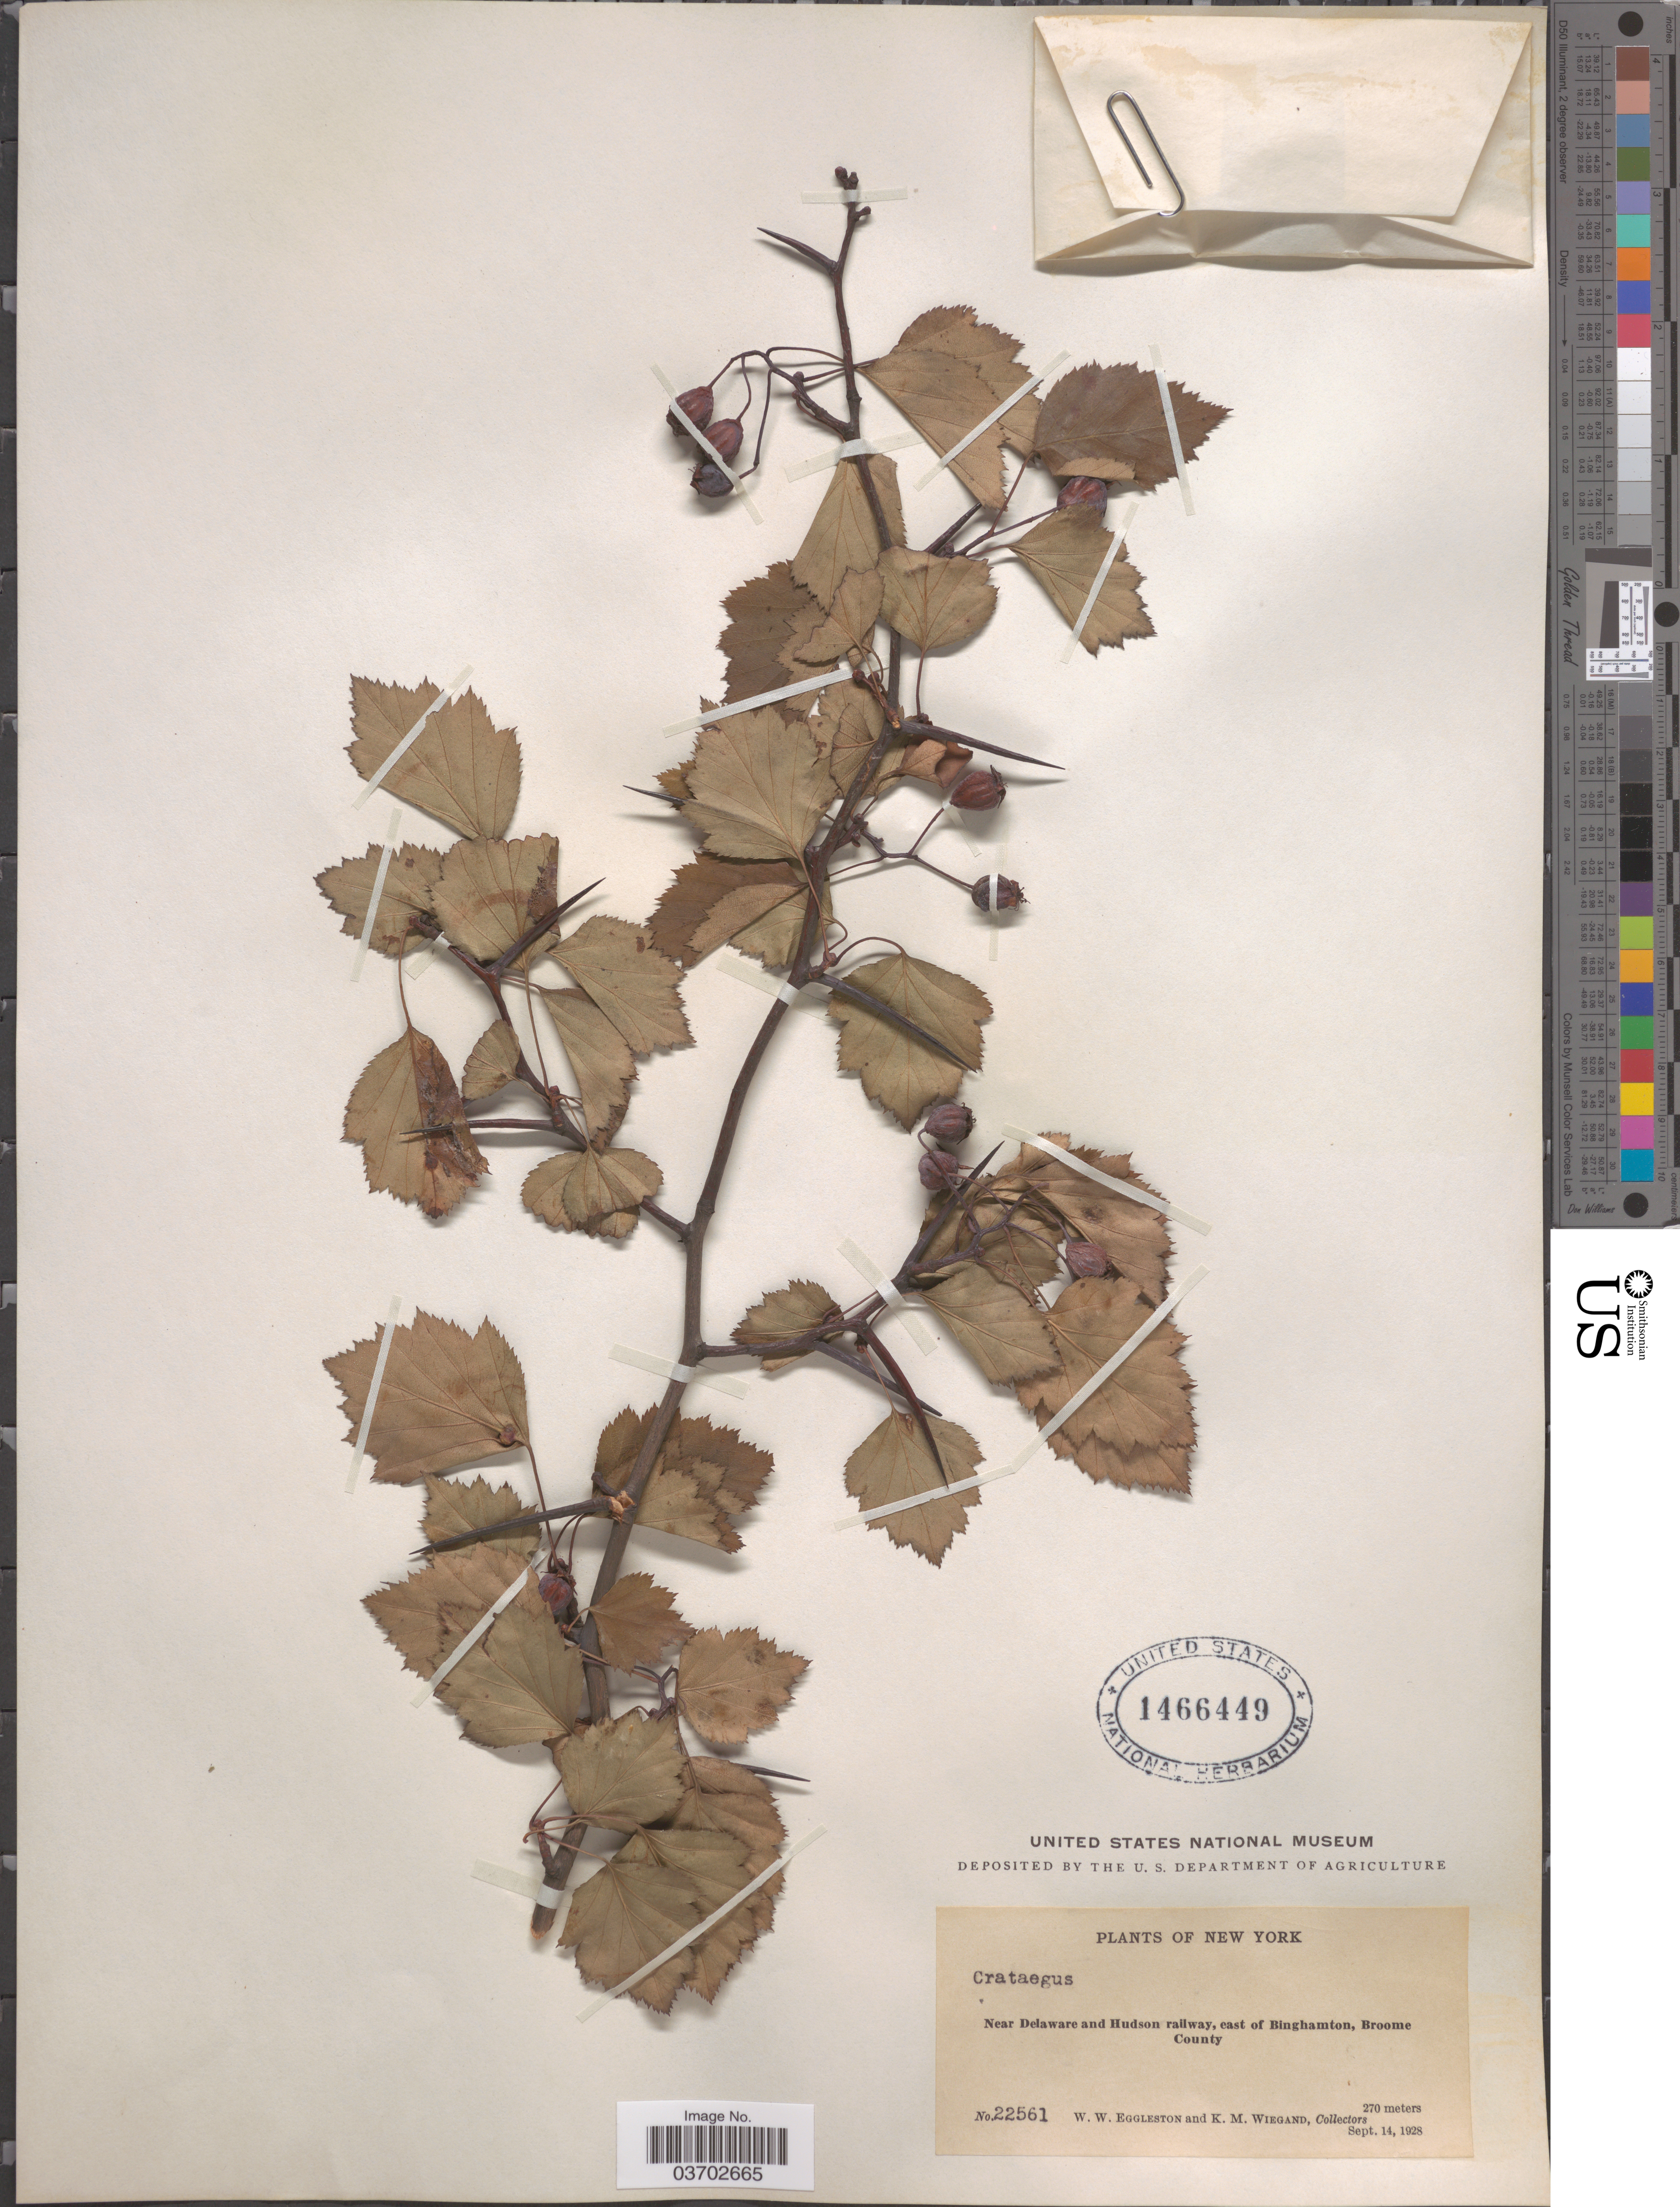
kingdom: Plantae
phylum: Tracheophyta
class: Magnoliopsida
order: Rosales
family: Rosaceae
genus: Crataegus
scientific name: Crataegus sp.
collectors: W. W. Eggleston & K. M. Wiegand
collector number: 22561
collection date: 1928-09-14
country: United States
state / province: New York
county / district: Broome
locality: Near Delaware and Hudson railway, east of Binghamton, Broome County.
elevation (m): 270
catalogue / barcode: US 1466449